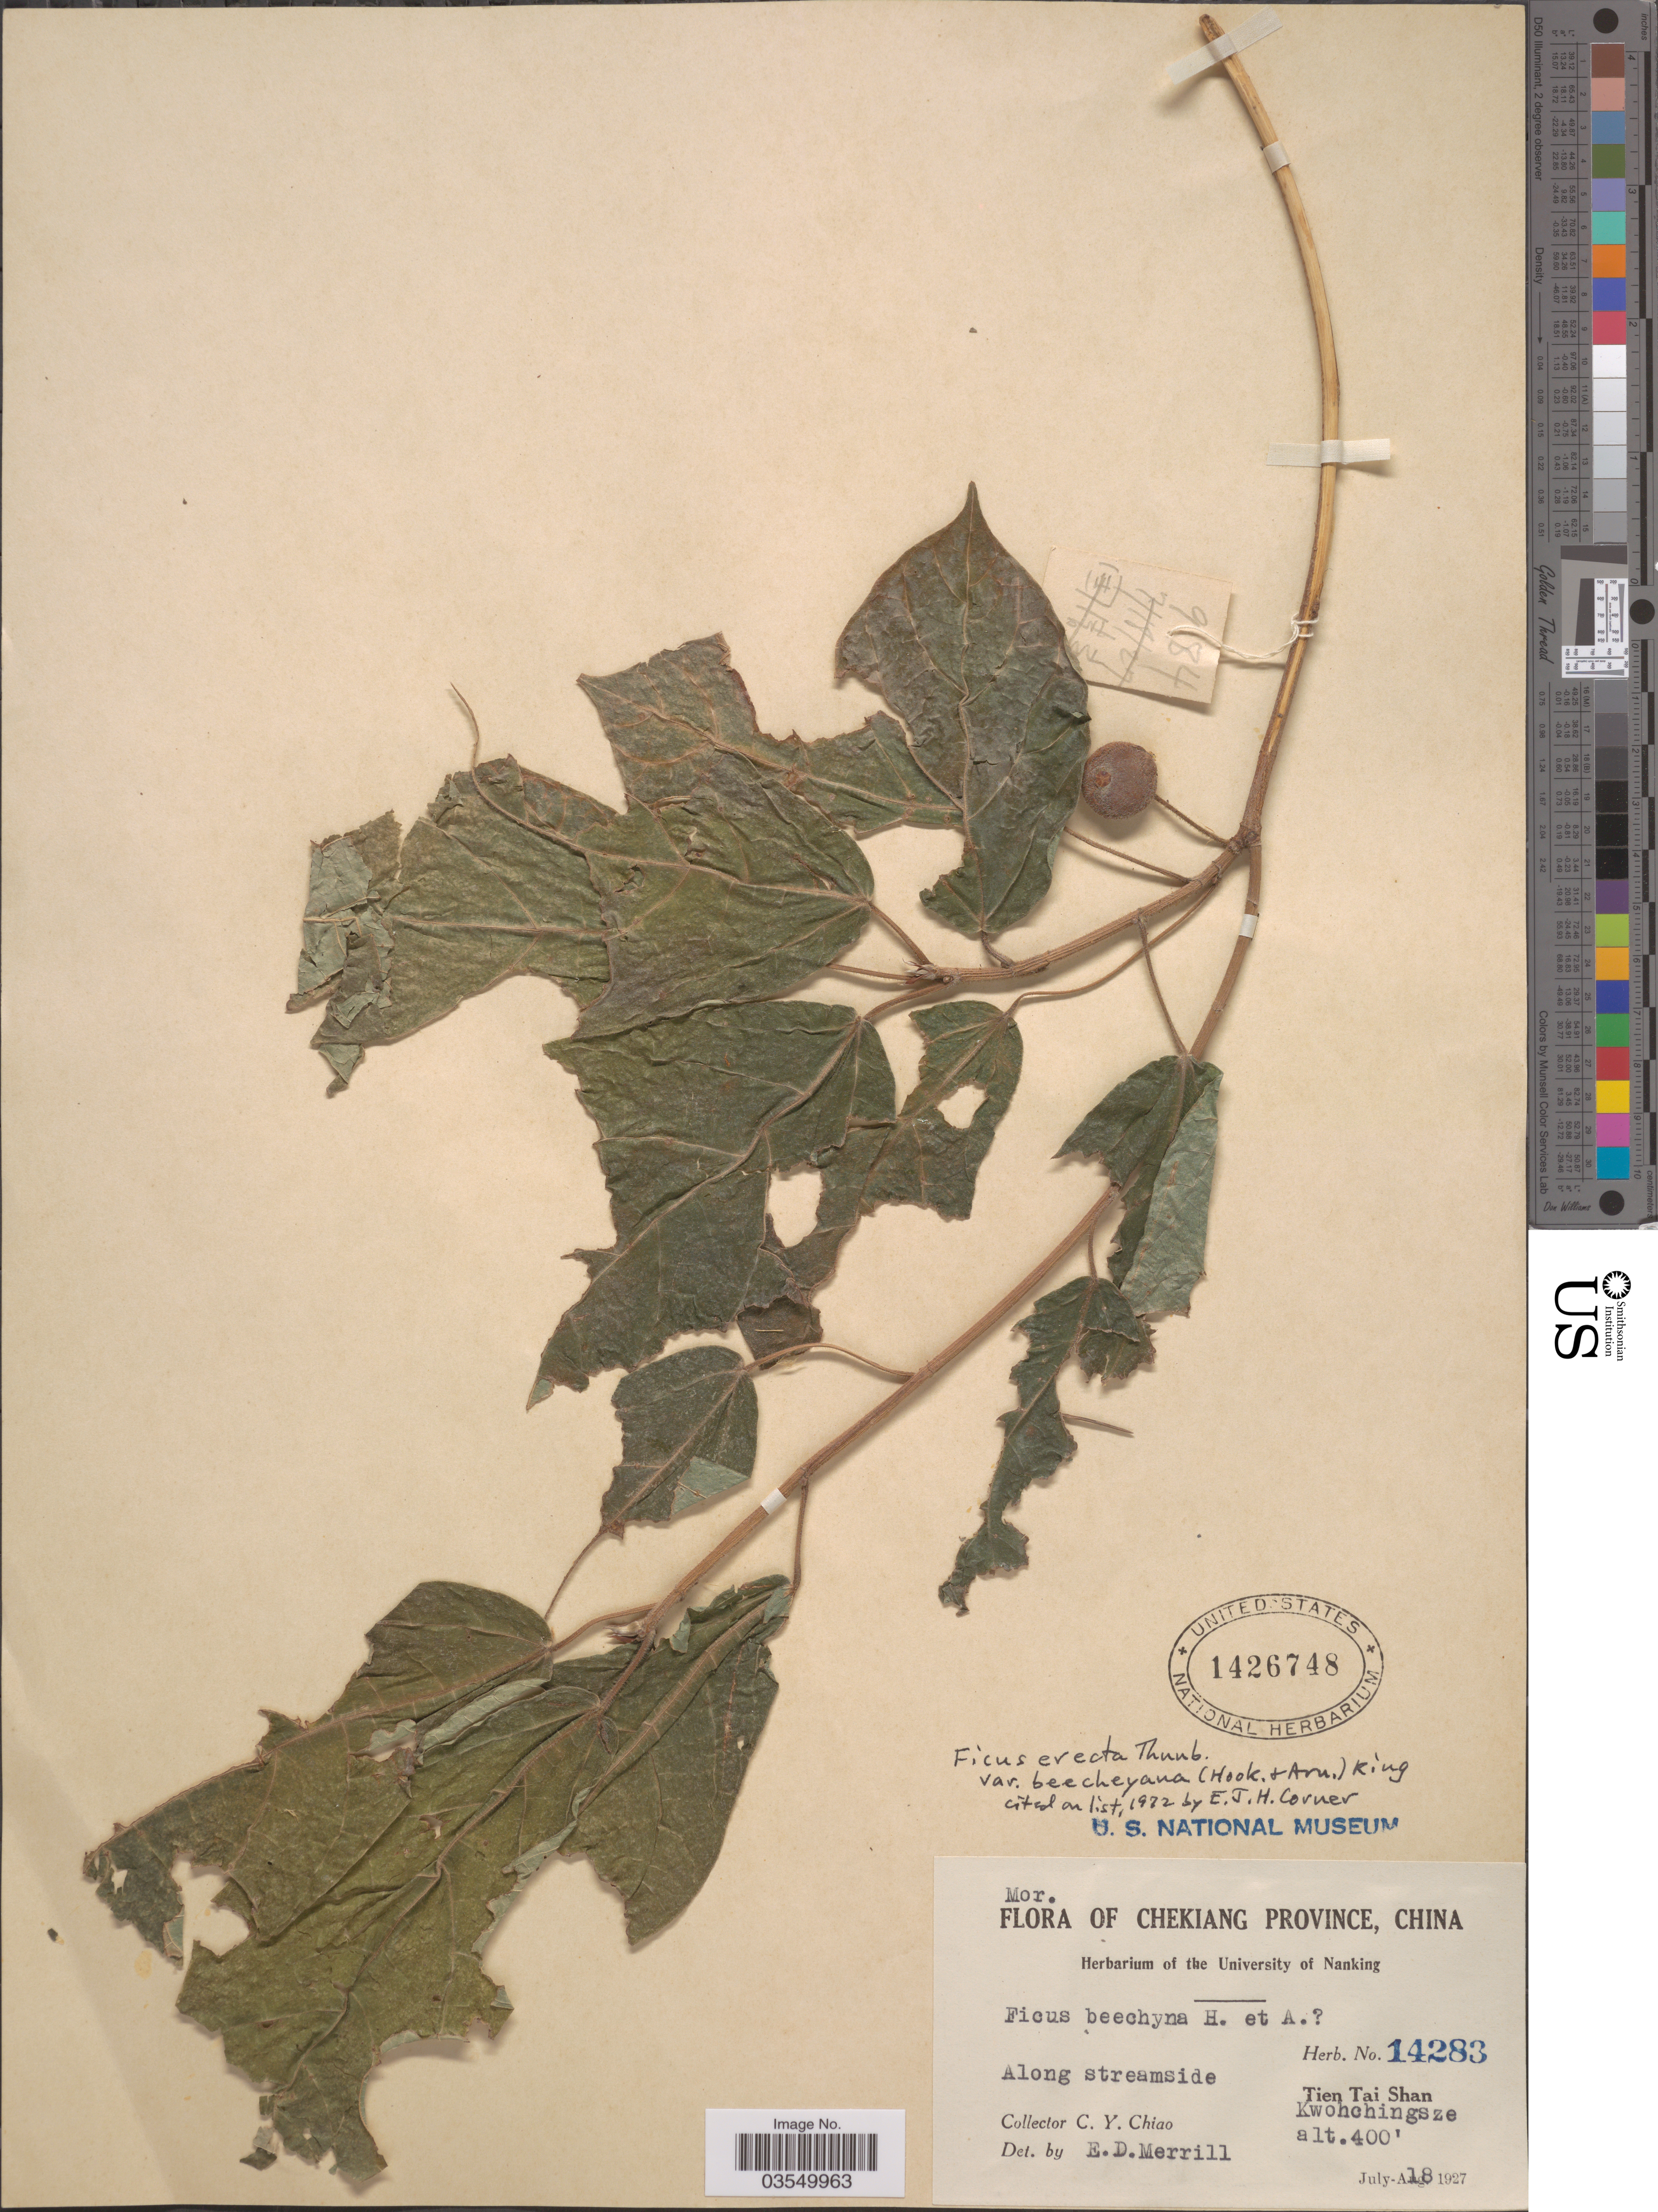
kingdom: Plantae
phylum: Tracheophyta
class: Magnoliopsida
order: Rosales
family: Moraceae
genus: Ficus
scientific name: Ficus erecta var. beecheyana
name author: (Hook. & Arn.) King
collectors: C. Y. Chiao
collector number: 14283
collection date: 1927-07-18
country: China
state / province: Zhejiang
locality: Chekiang Province. Tien Tai Shan. Kwohchingsze.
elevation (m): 122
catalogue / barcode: US 1426748